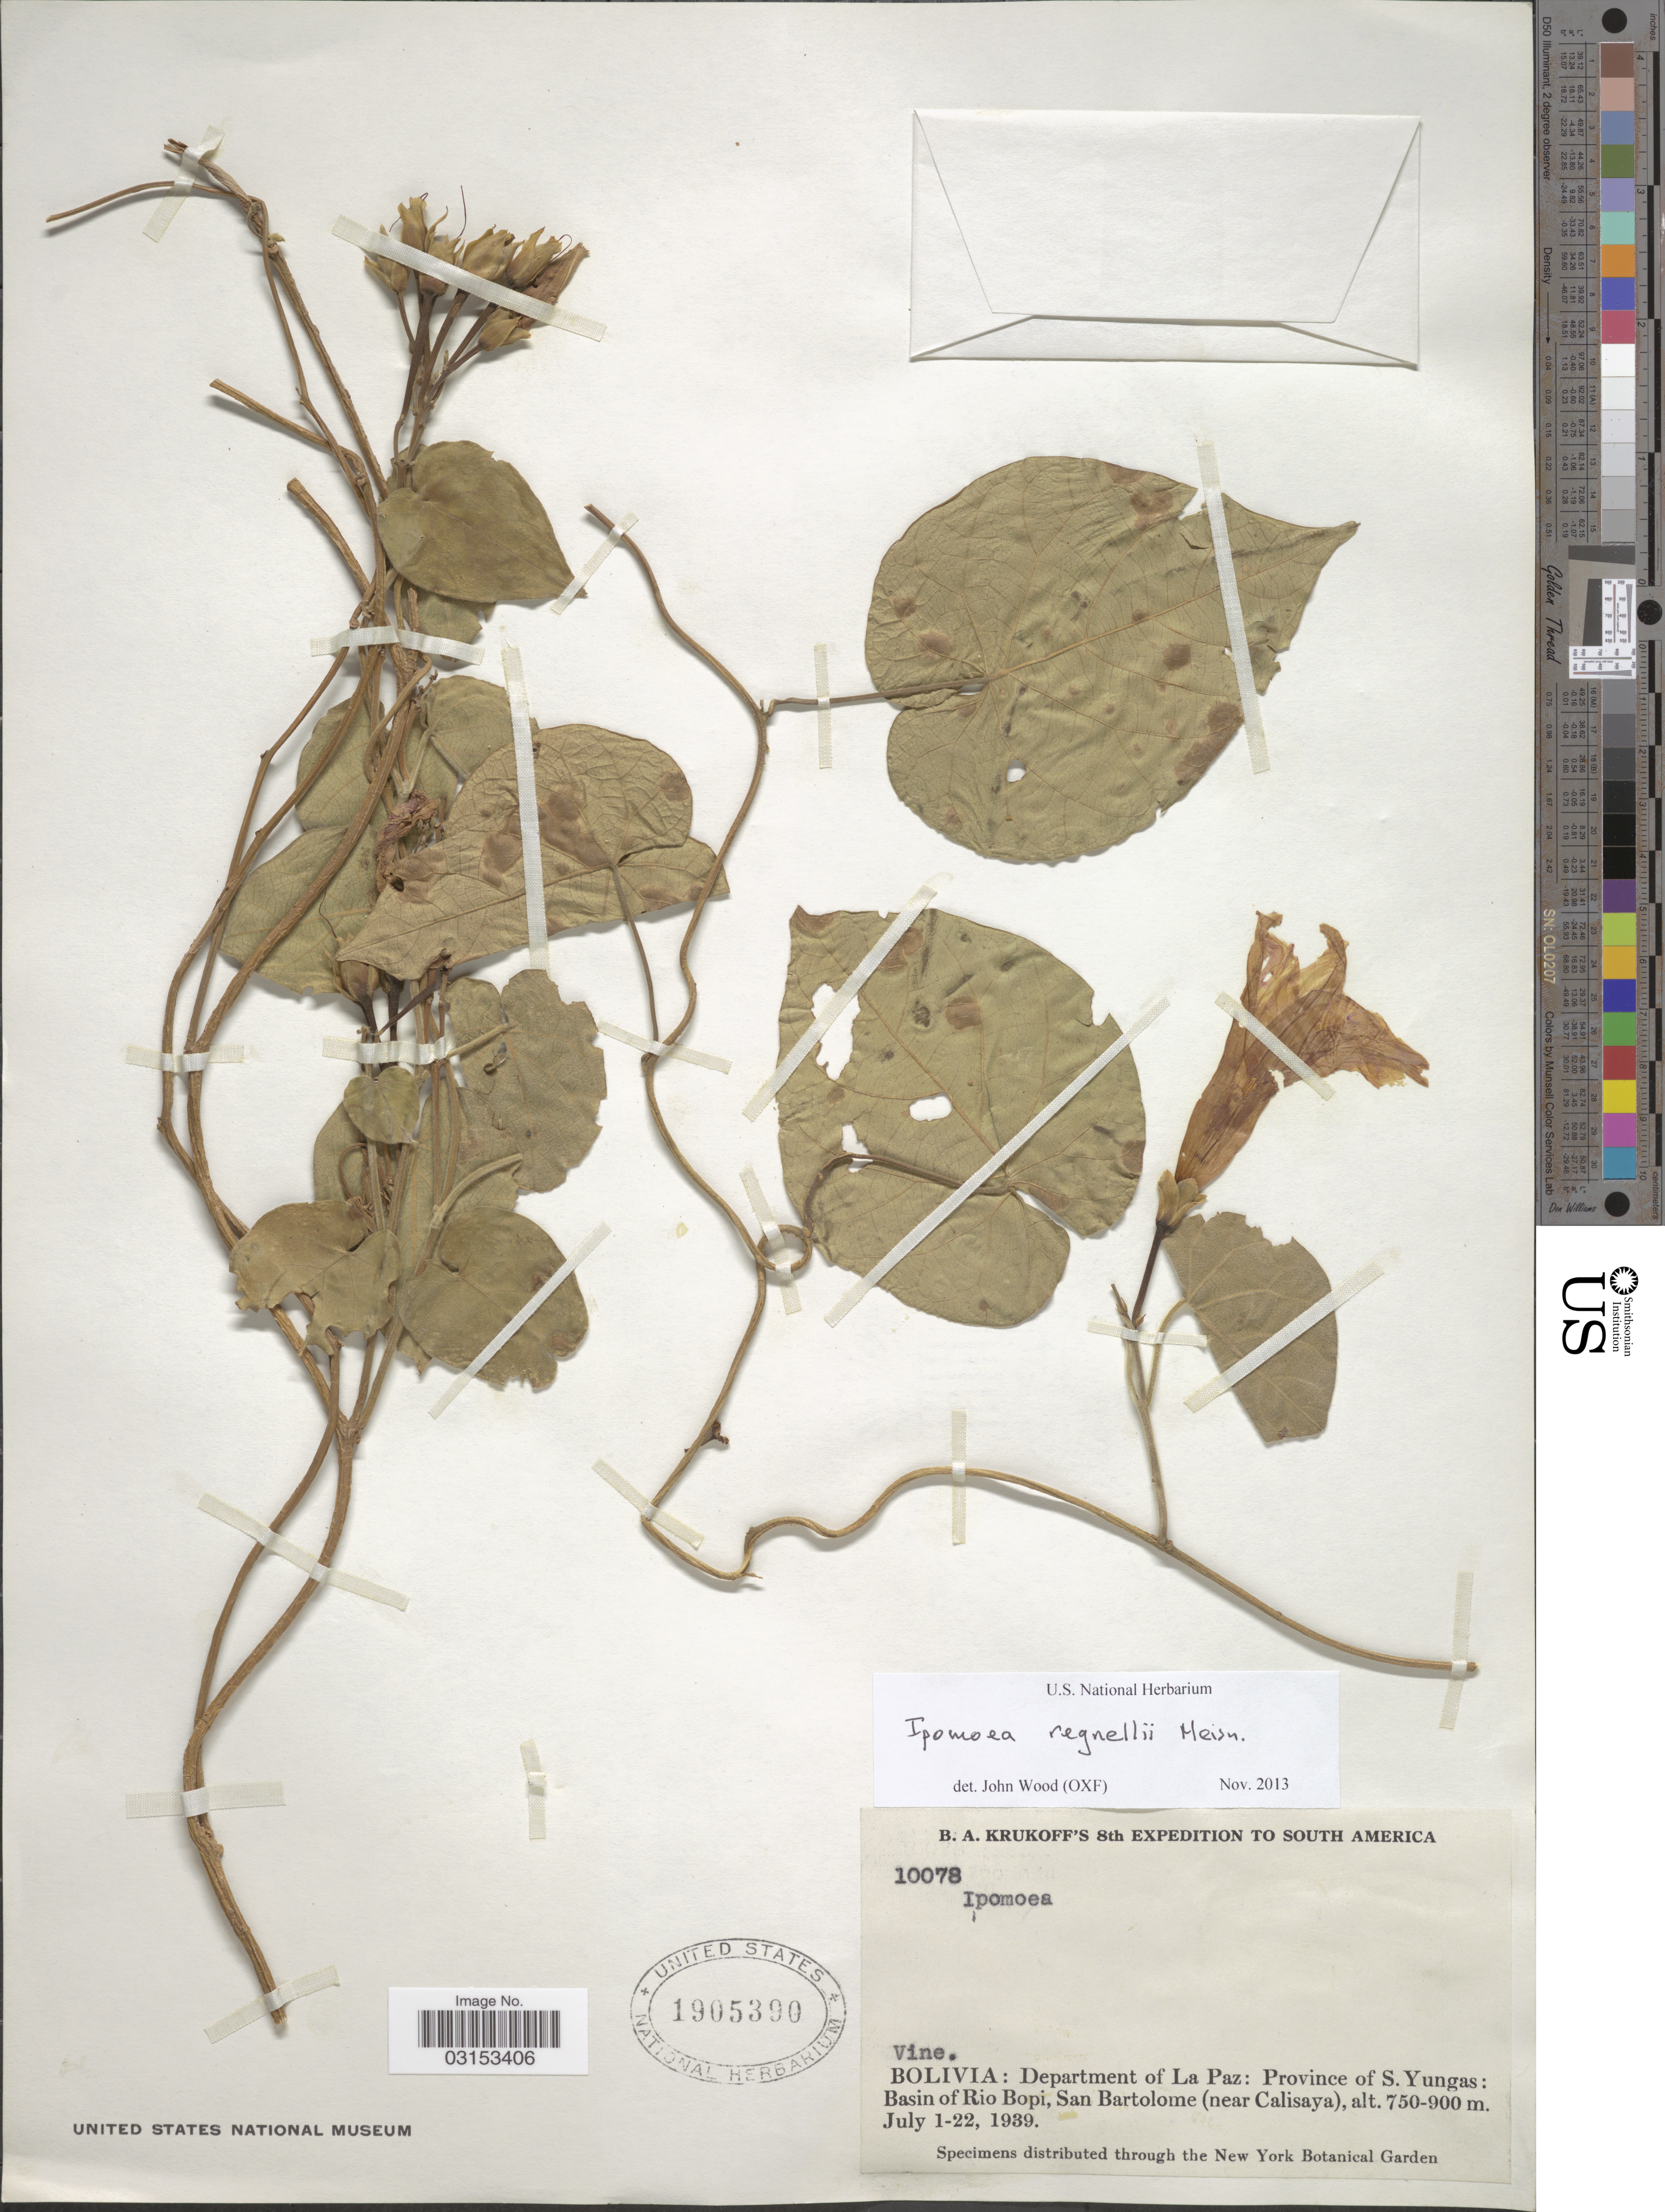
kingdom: Plantae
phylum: Tracheophyta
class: Magnoliopsida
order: Solanales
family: Convolvulaceae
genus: Ipomoea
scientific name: Ipomoea regnellii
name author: Meisn.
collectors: B. A. Krukoff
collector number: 10078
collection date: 1939-07-01/1939-07-22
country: Bolivia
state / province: La Paz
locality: Department of La Paz: Province of S. Yungas: Basin of Rio Bopi, San Bartolome (near Calisaya).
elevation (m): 750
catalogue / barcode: US 1905390